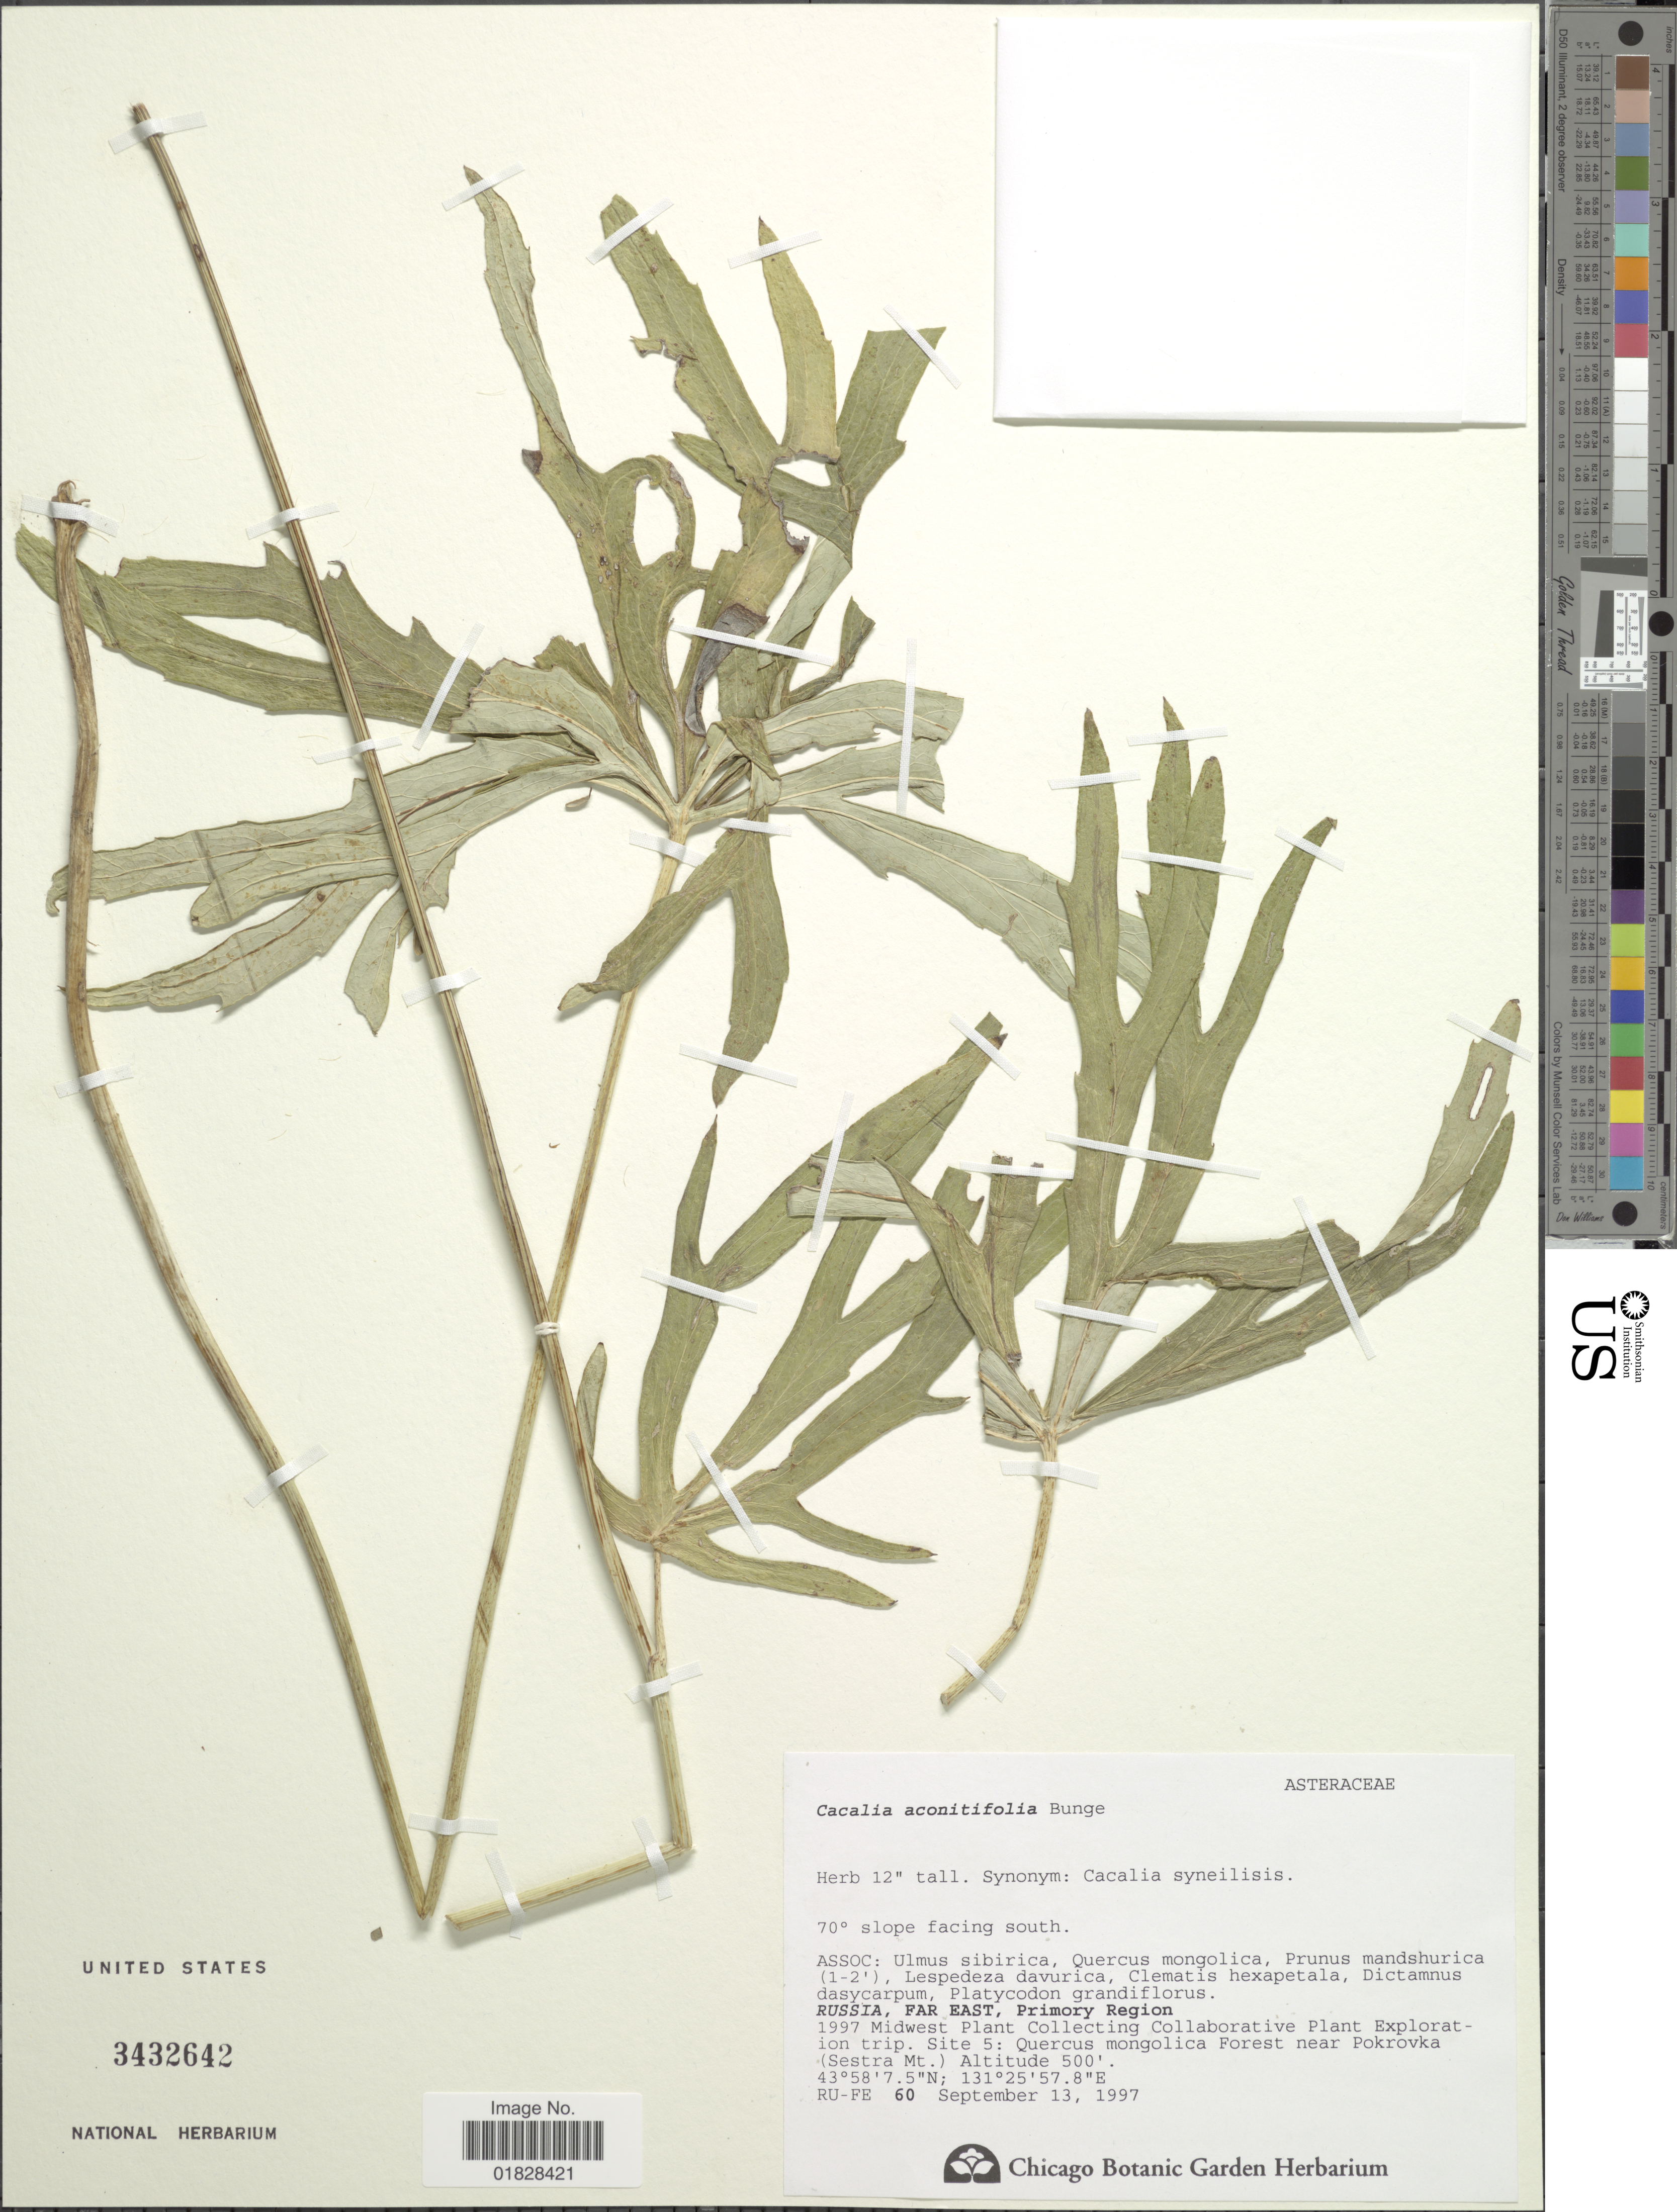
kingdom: Plantae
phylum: Tracheophyta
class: Magnoliopsida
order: Asterales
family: Asteraceae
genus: Syneilesis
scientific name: Syneilesis aconitifolia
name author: (Bunge) Maximowicz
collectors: Ru-Fe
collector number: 60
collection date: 1997-09-13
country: Russian Federation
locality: Russia, Far East, Primory Region. Site 5: Quercus mongolica Forest near Pokrovka (Sestra Mt.)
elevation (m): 152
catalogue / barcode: US 3432642